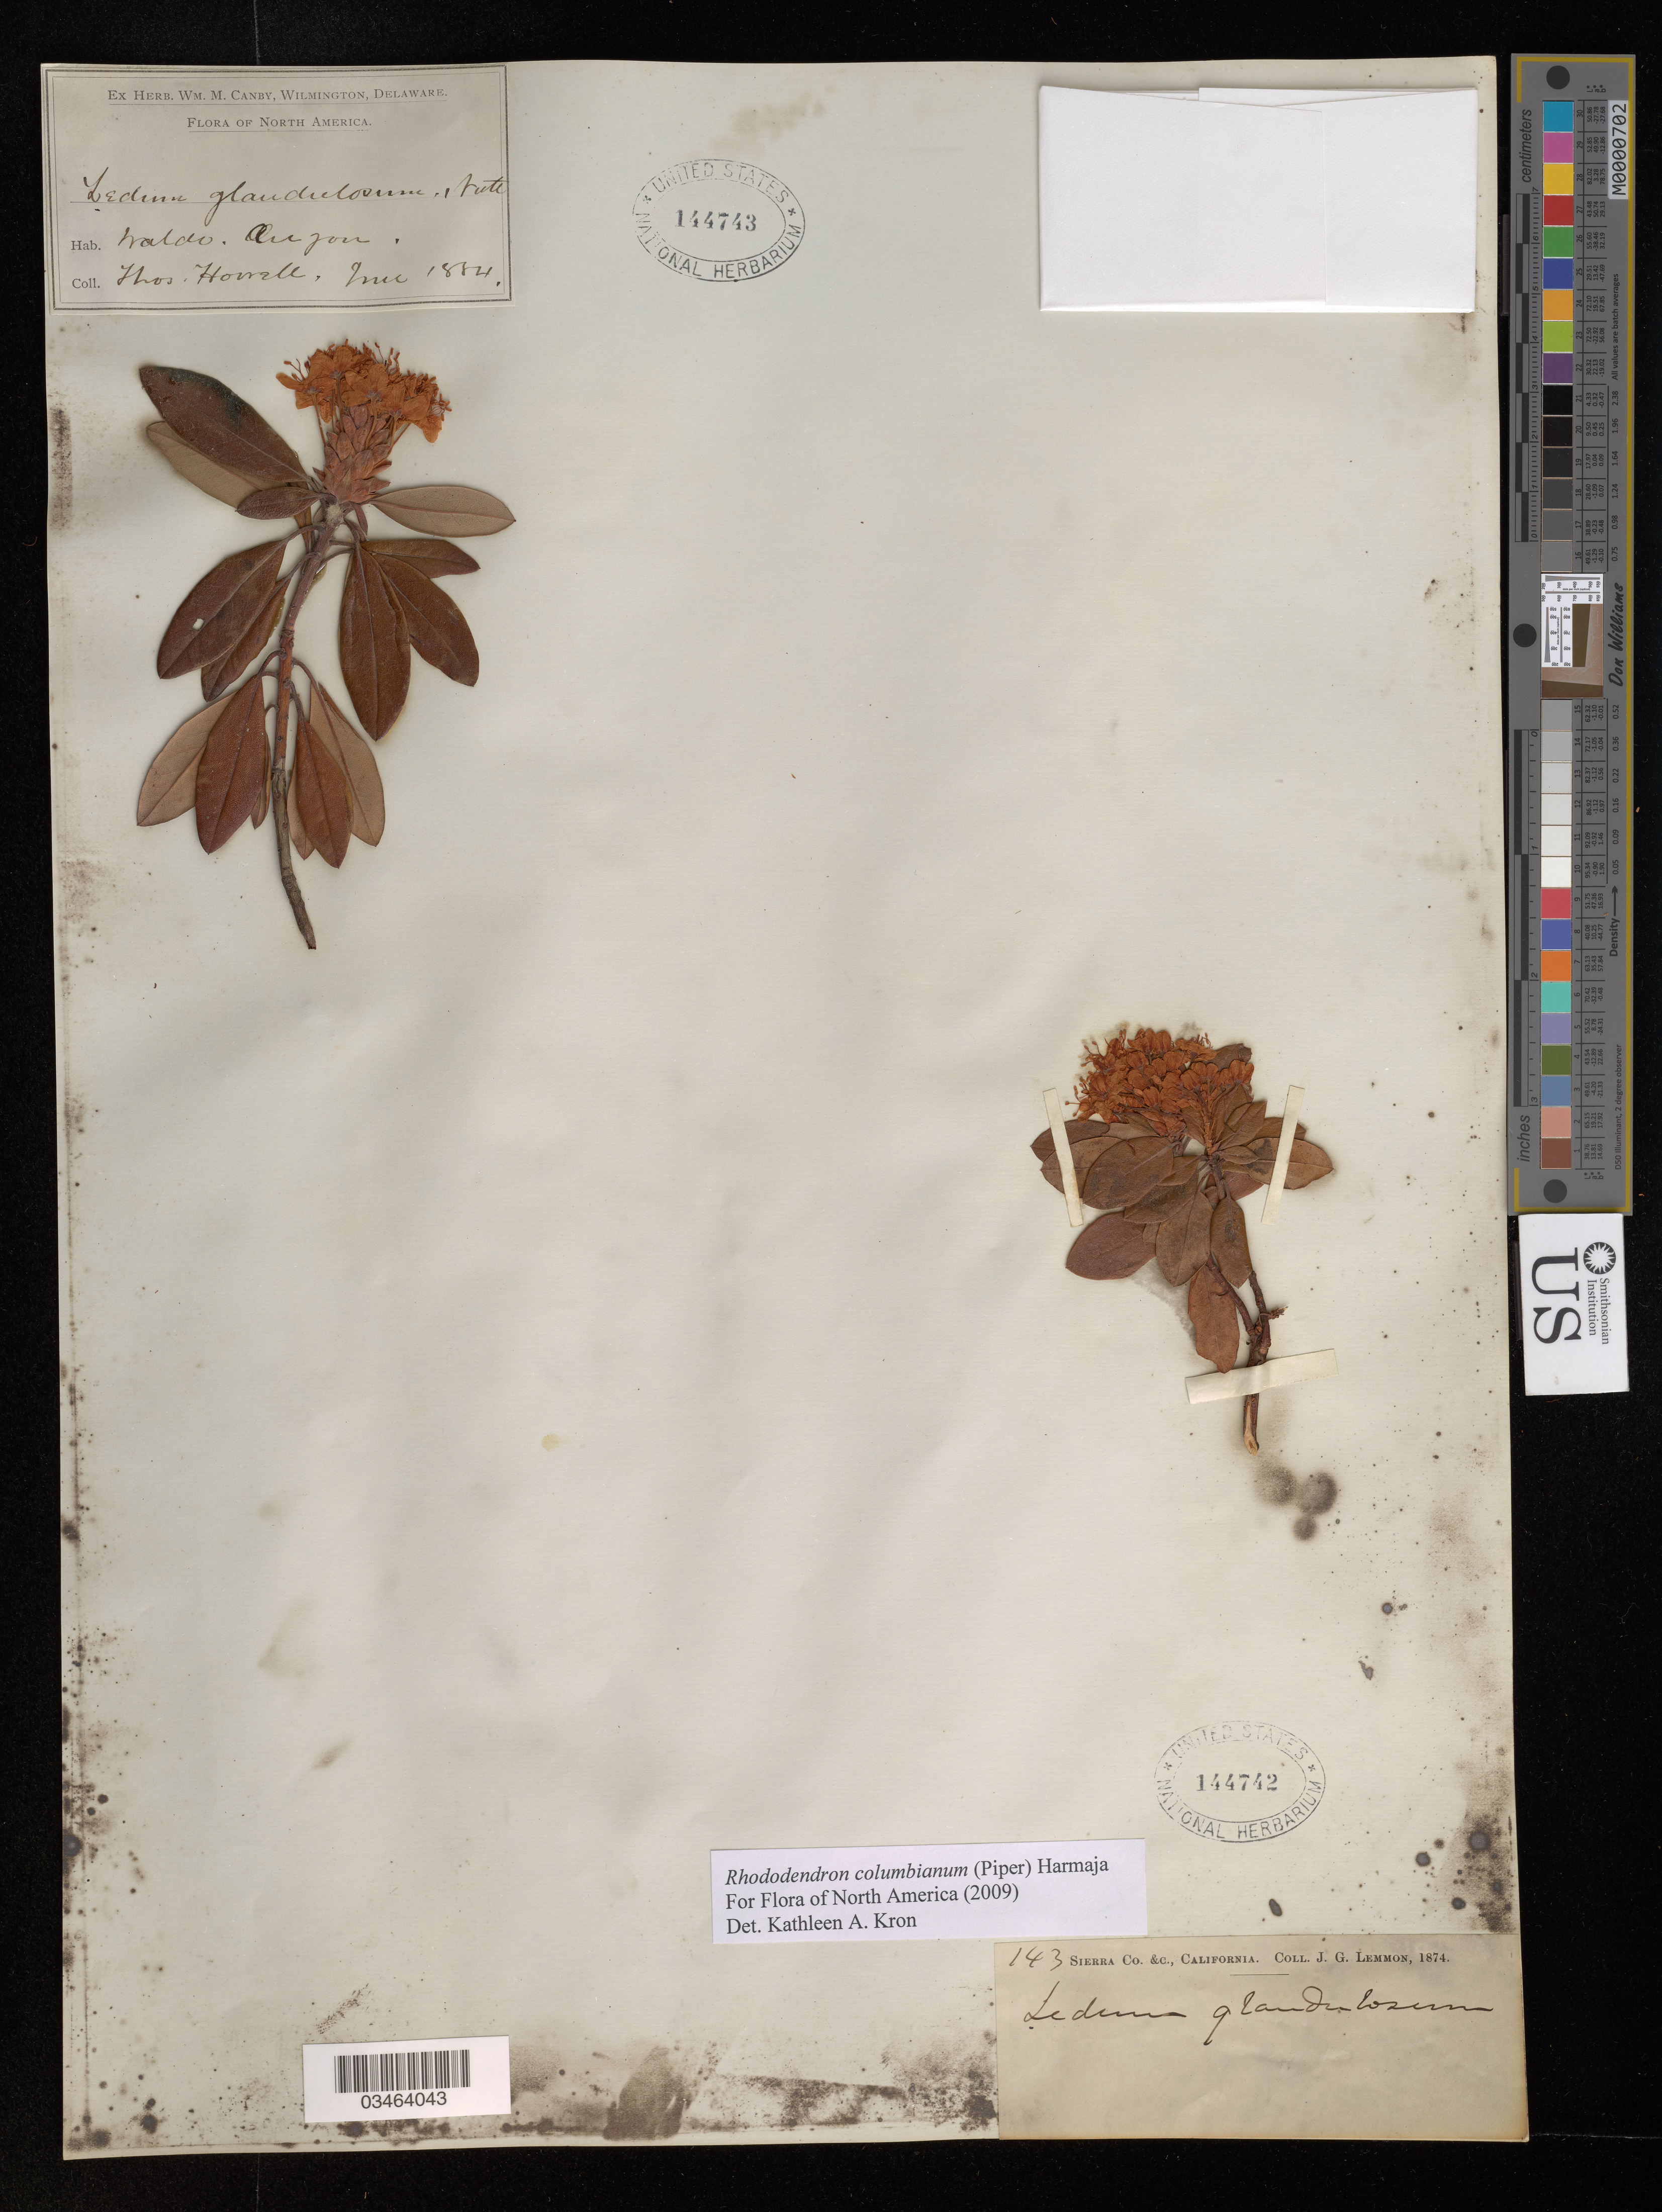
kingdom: Plantae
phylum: Tracheophyta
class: Magnoliopsida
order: Ericales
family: Ericaceae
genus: Rhododendron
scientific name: Rhododendron columbianum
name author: (Piper) Harmaja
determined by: Kron, K. A.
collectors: J. G. Lemmon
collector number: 143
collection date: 1874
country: United States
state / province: California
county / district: Sierra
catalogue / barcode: US 144742-2